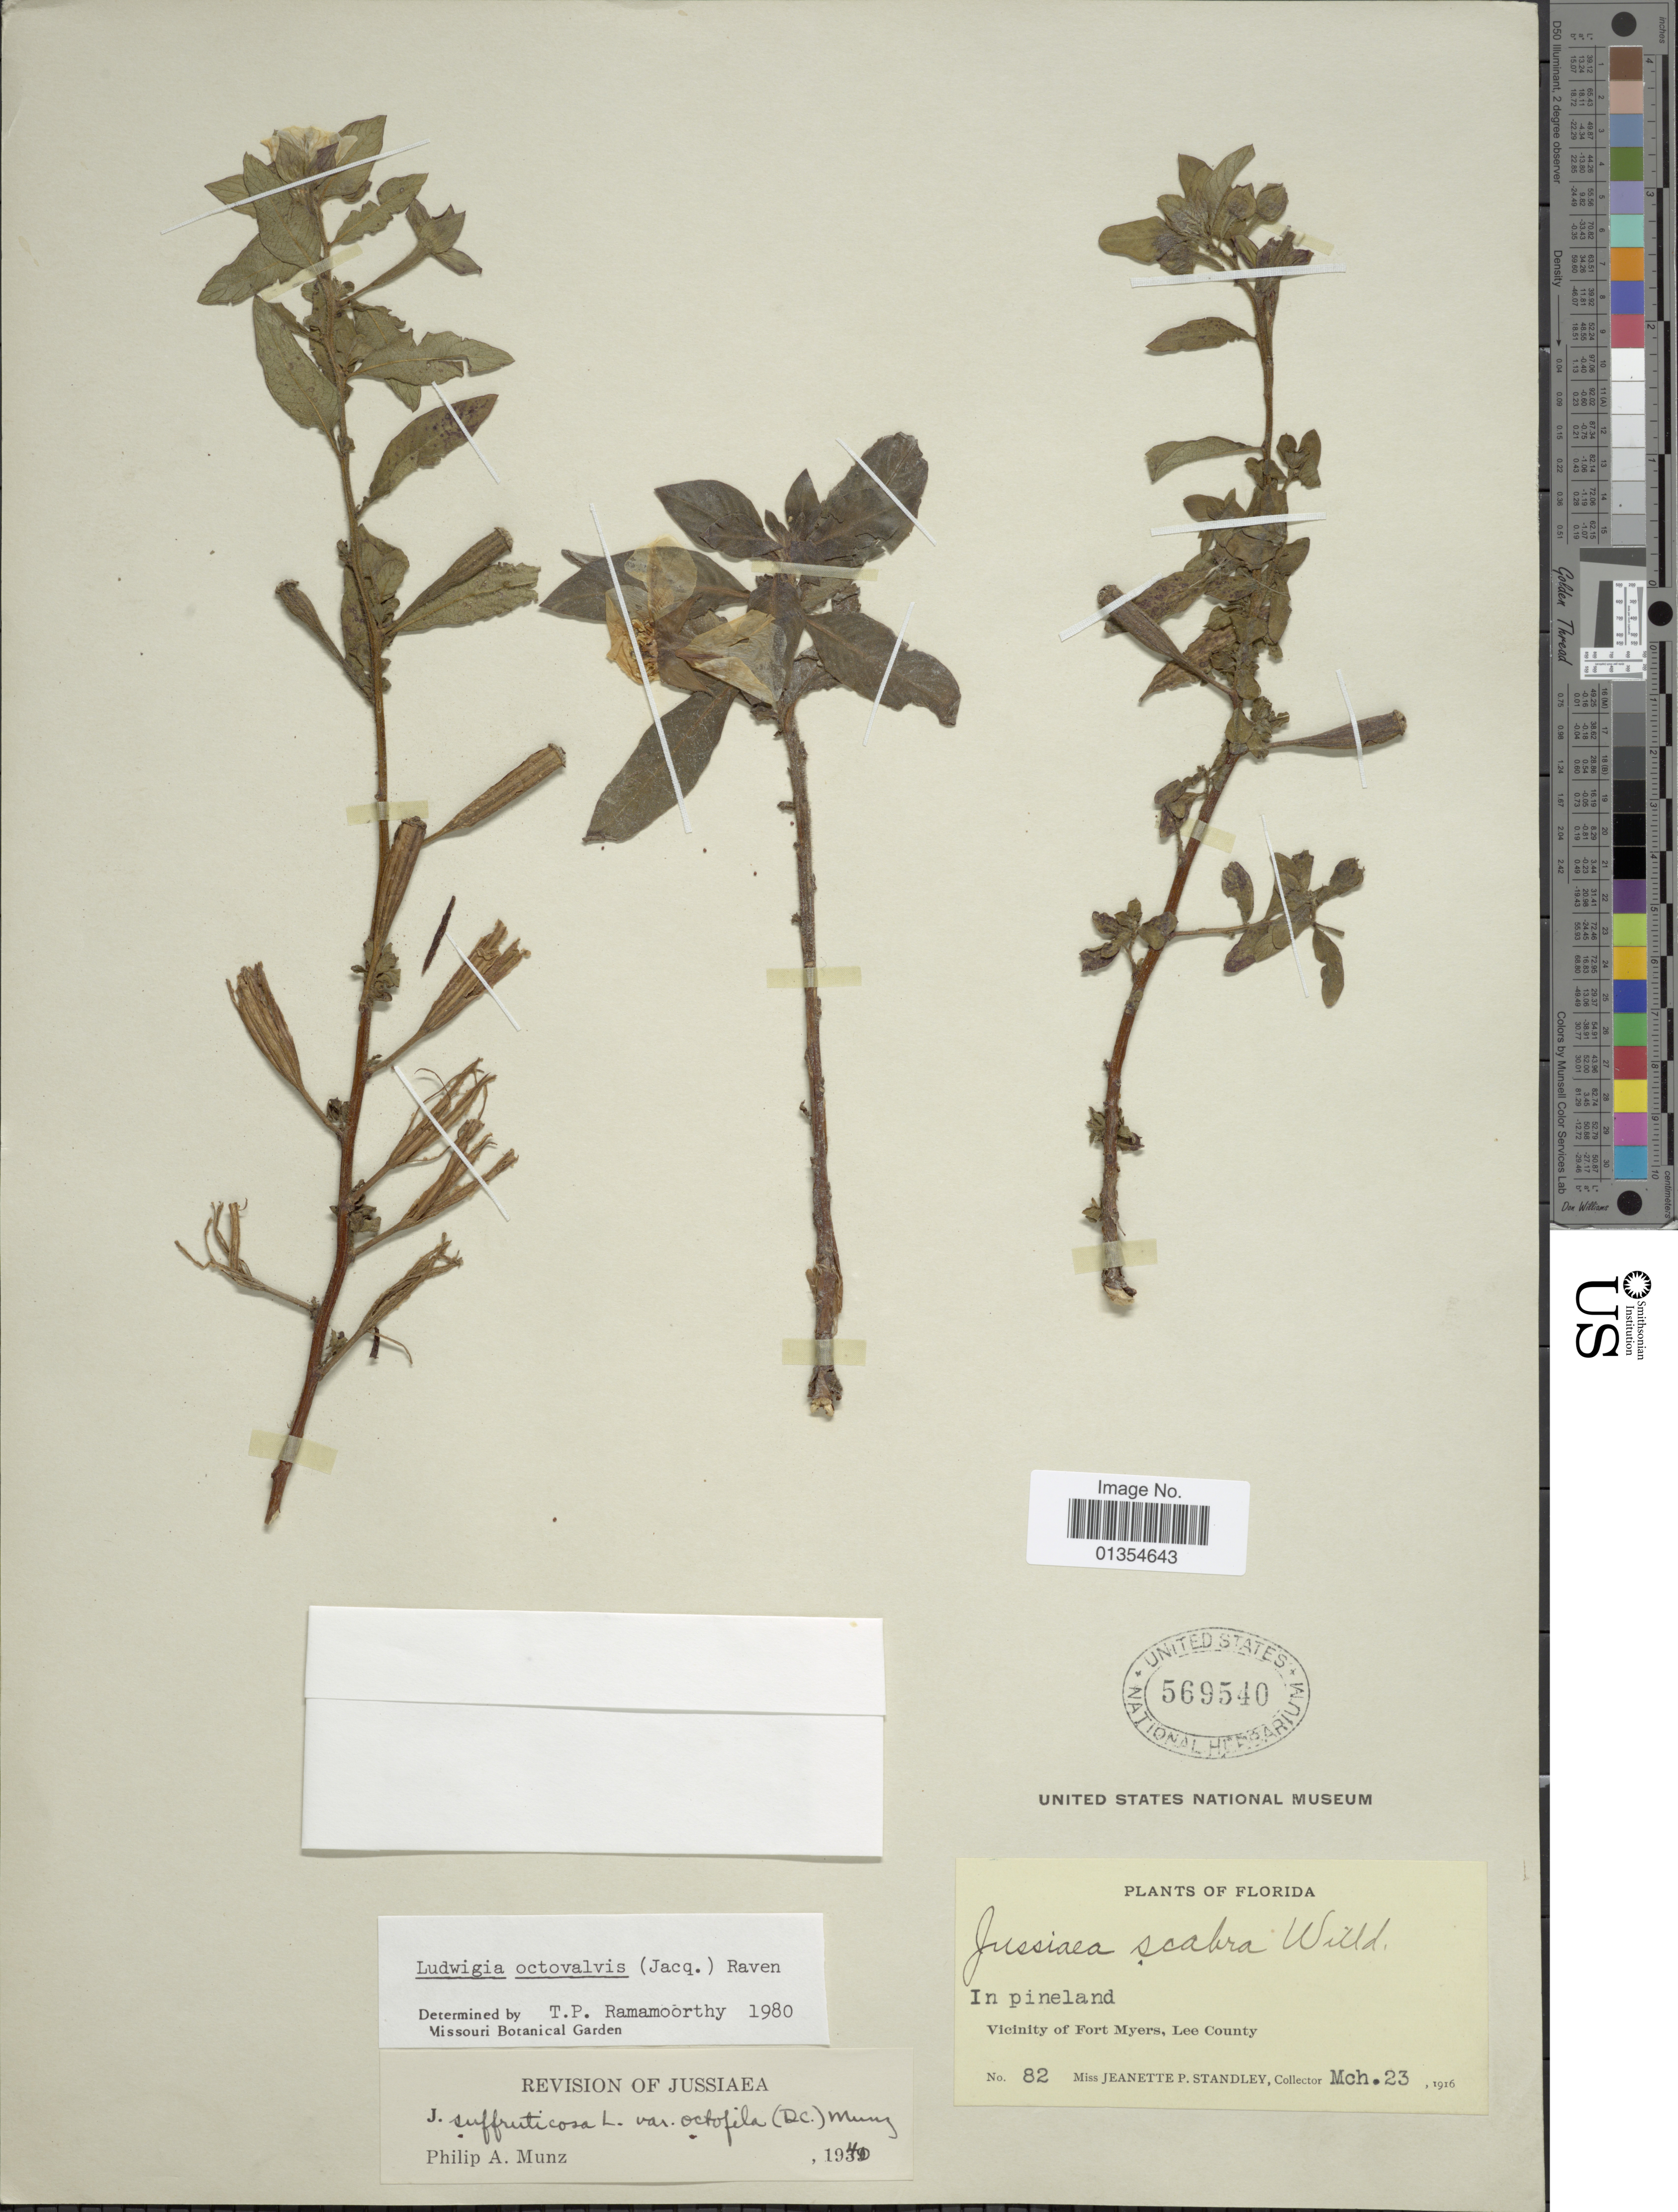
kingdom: Plantae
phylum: Tracheophyta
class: Magnoliopsida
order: Myrtales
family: Onagraceae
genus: Ludwigia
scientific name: Ludwigia octovalvis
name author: (Jacq.) P.H. Raven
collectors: J. P. Standley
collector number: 82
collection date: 1916-03-23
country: United States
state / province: Florida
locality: Vicinity of Fort Myers, Lee County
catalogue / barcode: US 569540